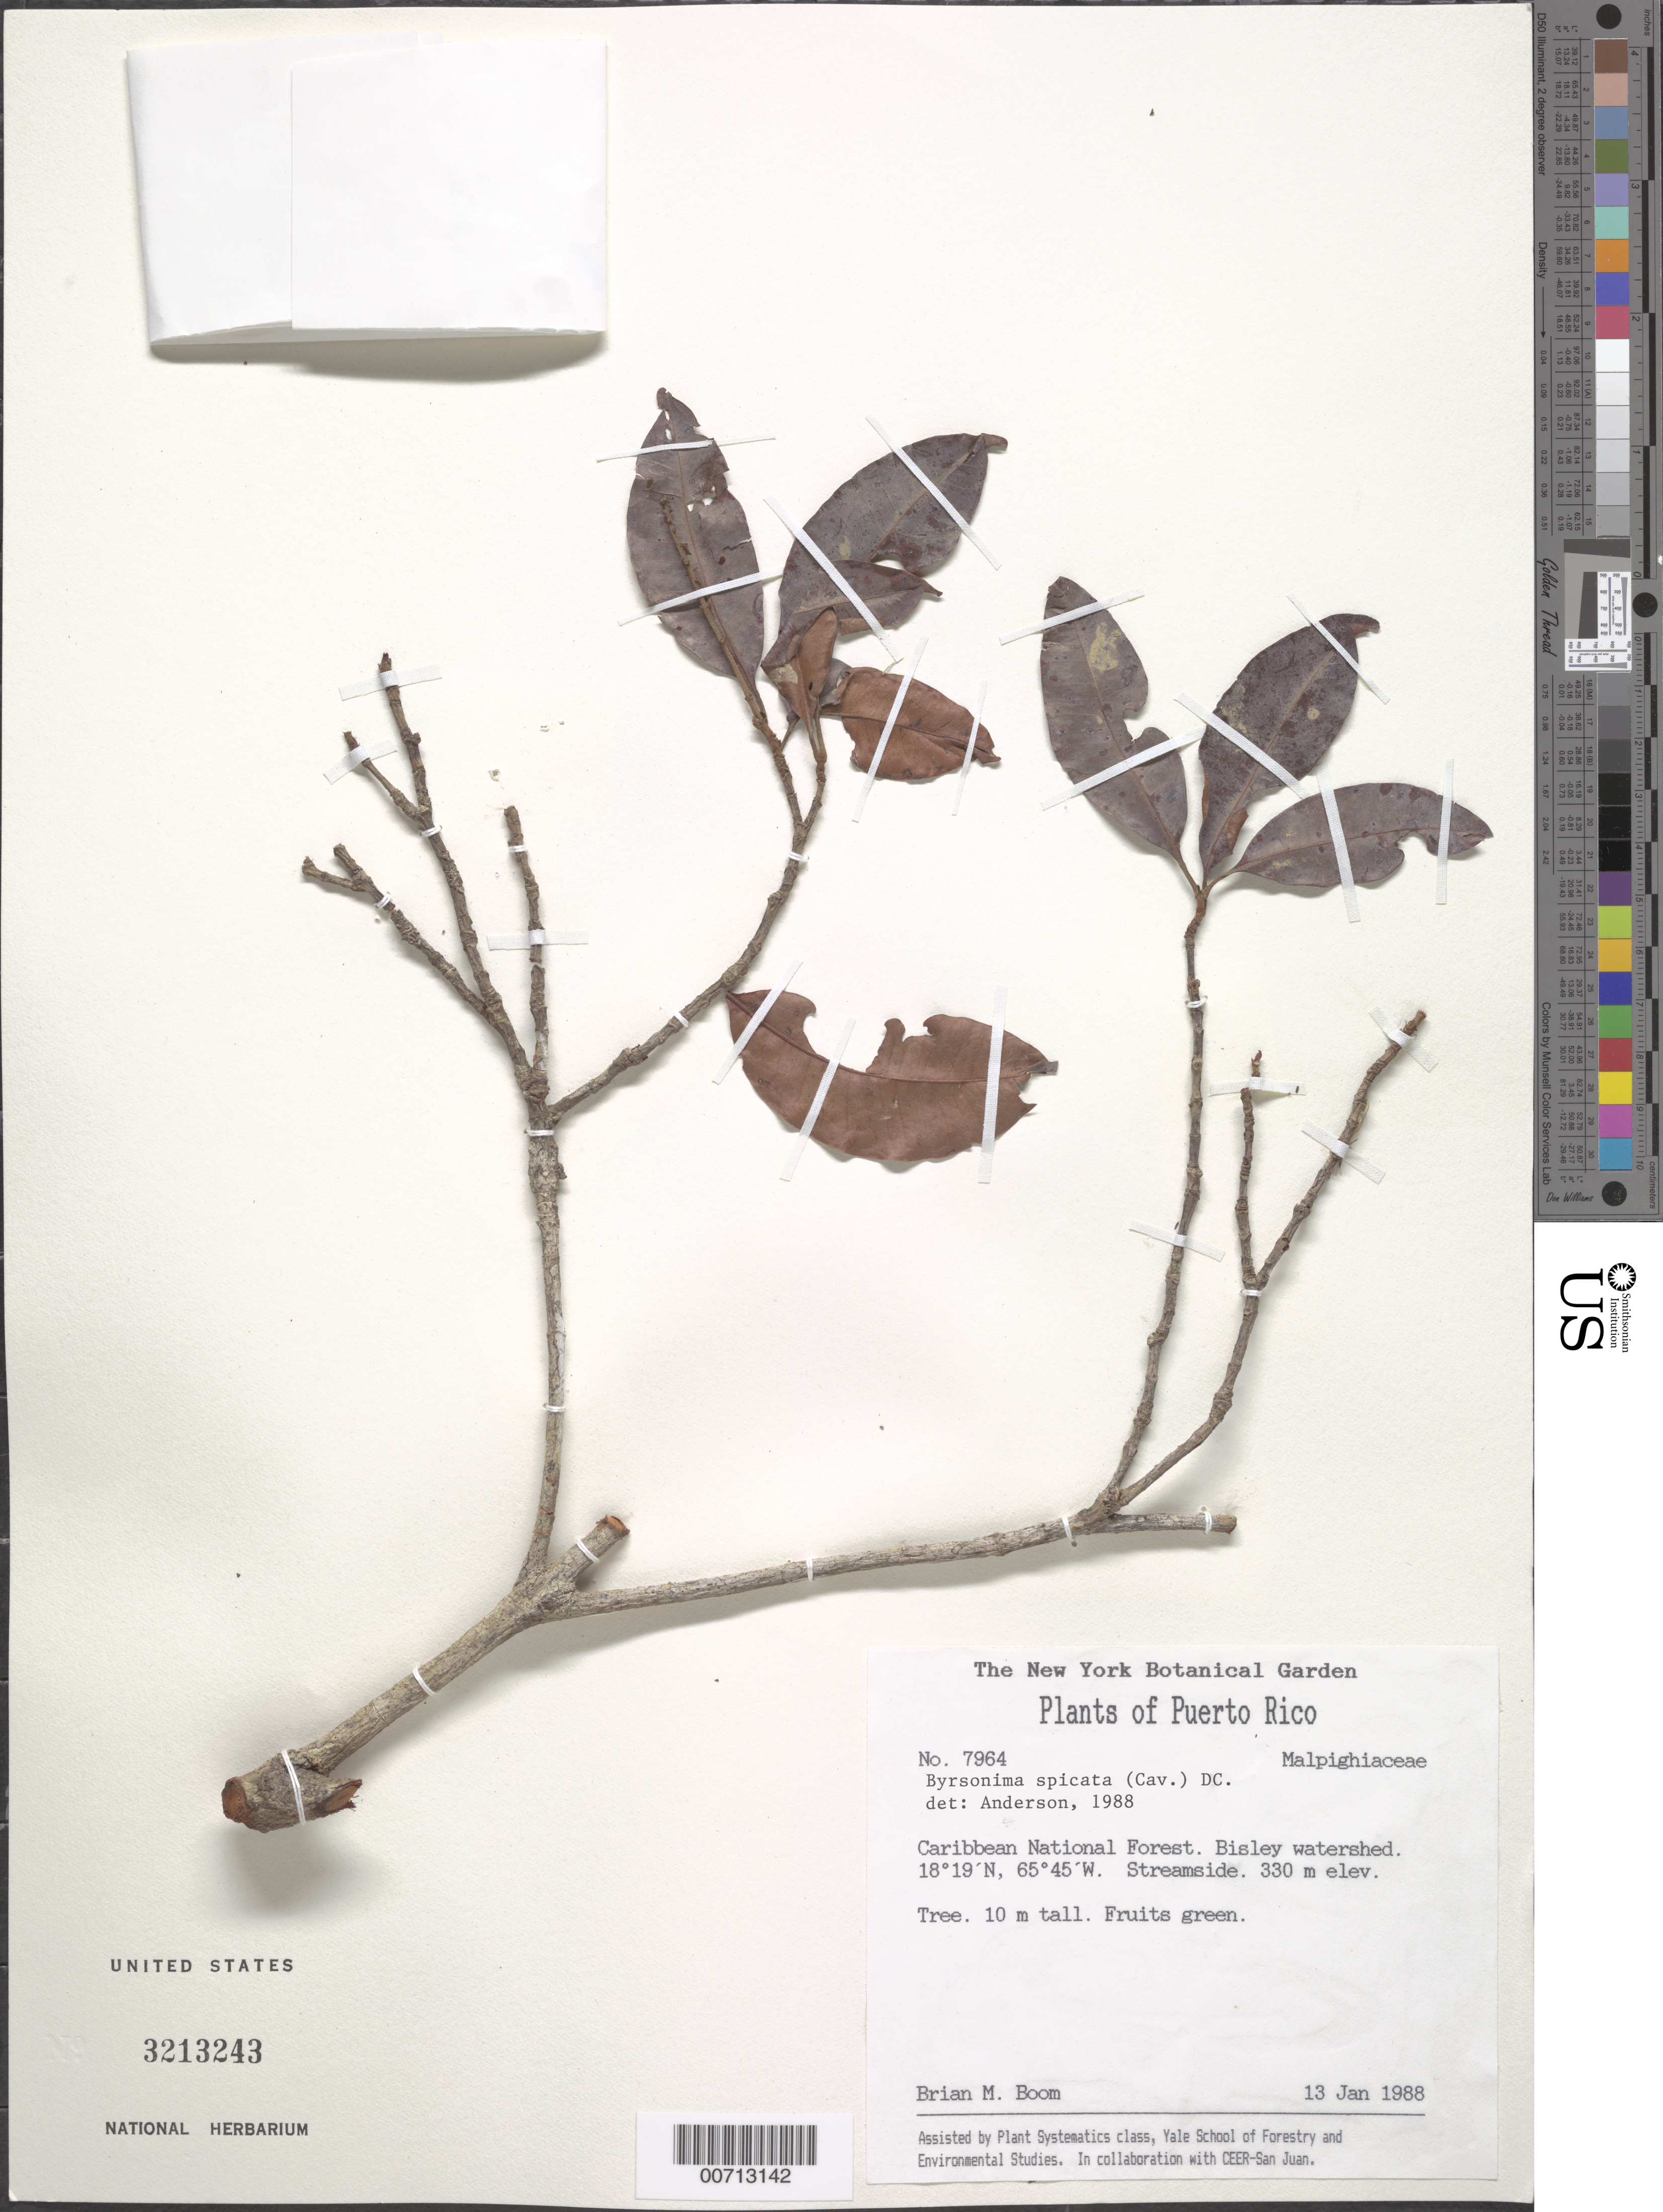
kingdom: Plantae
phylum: Tracheophyta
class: Magnoliopsida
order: Malpighiales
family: Malpighiaceae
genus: Byrsonima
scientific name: Byrsonima spicata (Cav.) DC.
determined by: Anderson, --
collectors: B. M. Boom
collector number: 7964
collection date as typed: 13 Jan 1988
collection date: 1988-01-13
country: Puerto Rico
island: Greater Antilles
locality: Carib. Natl. Forest, Bisley watershed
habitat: Streamside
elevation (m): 330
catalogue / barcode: US 3213243